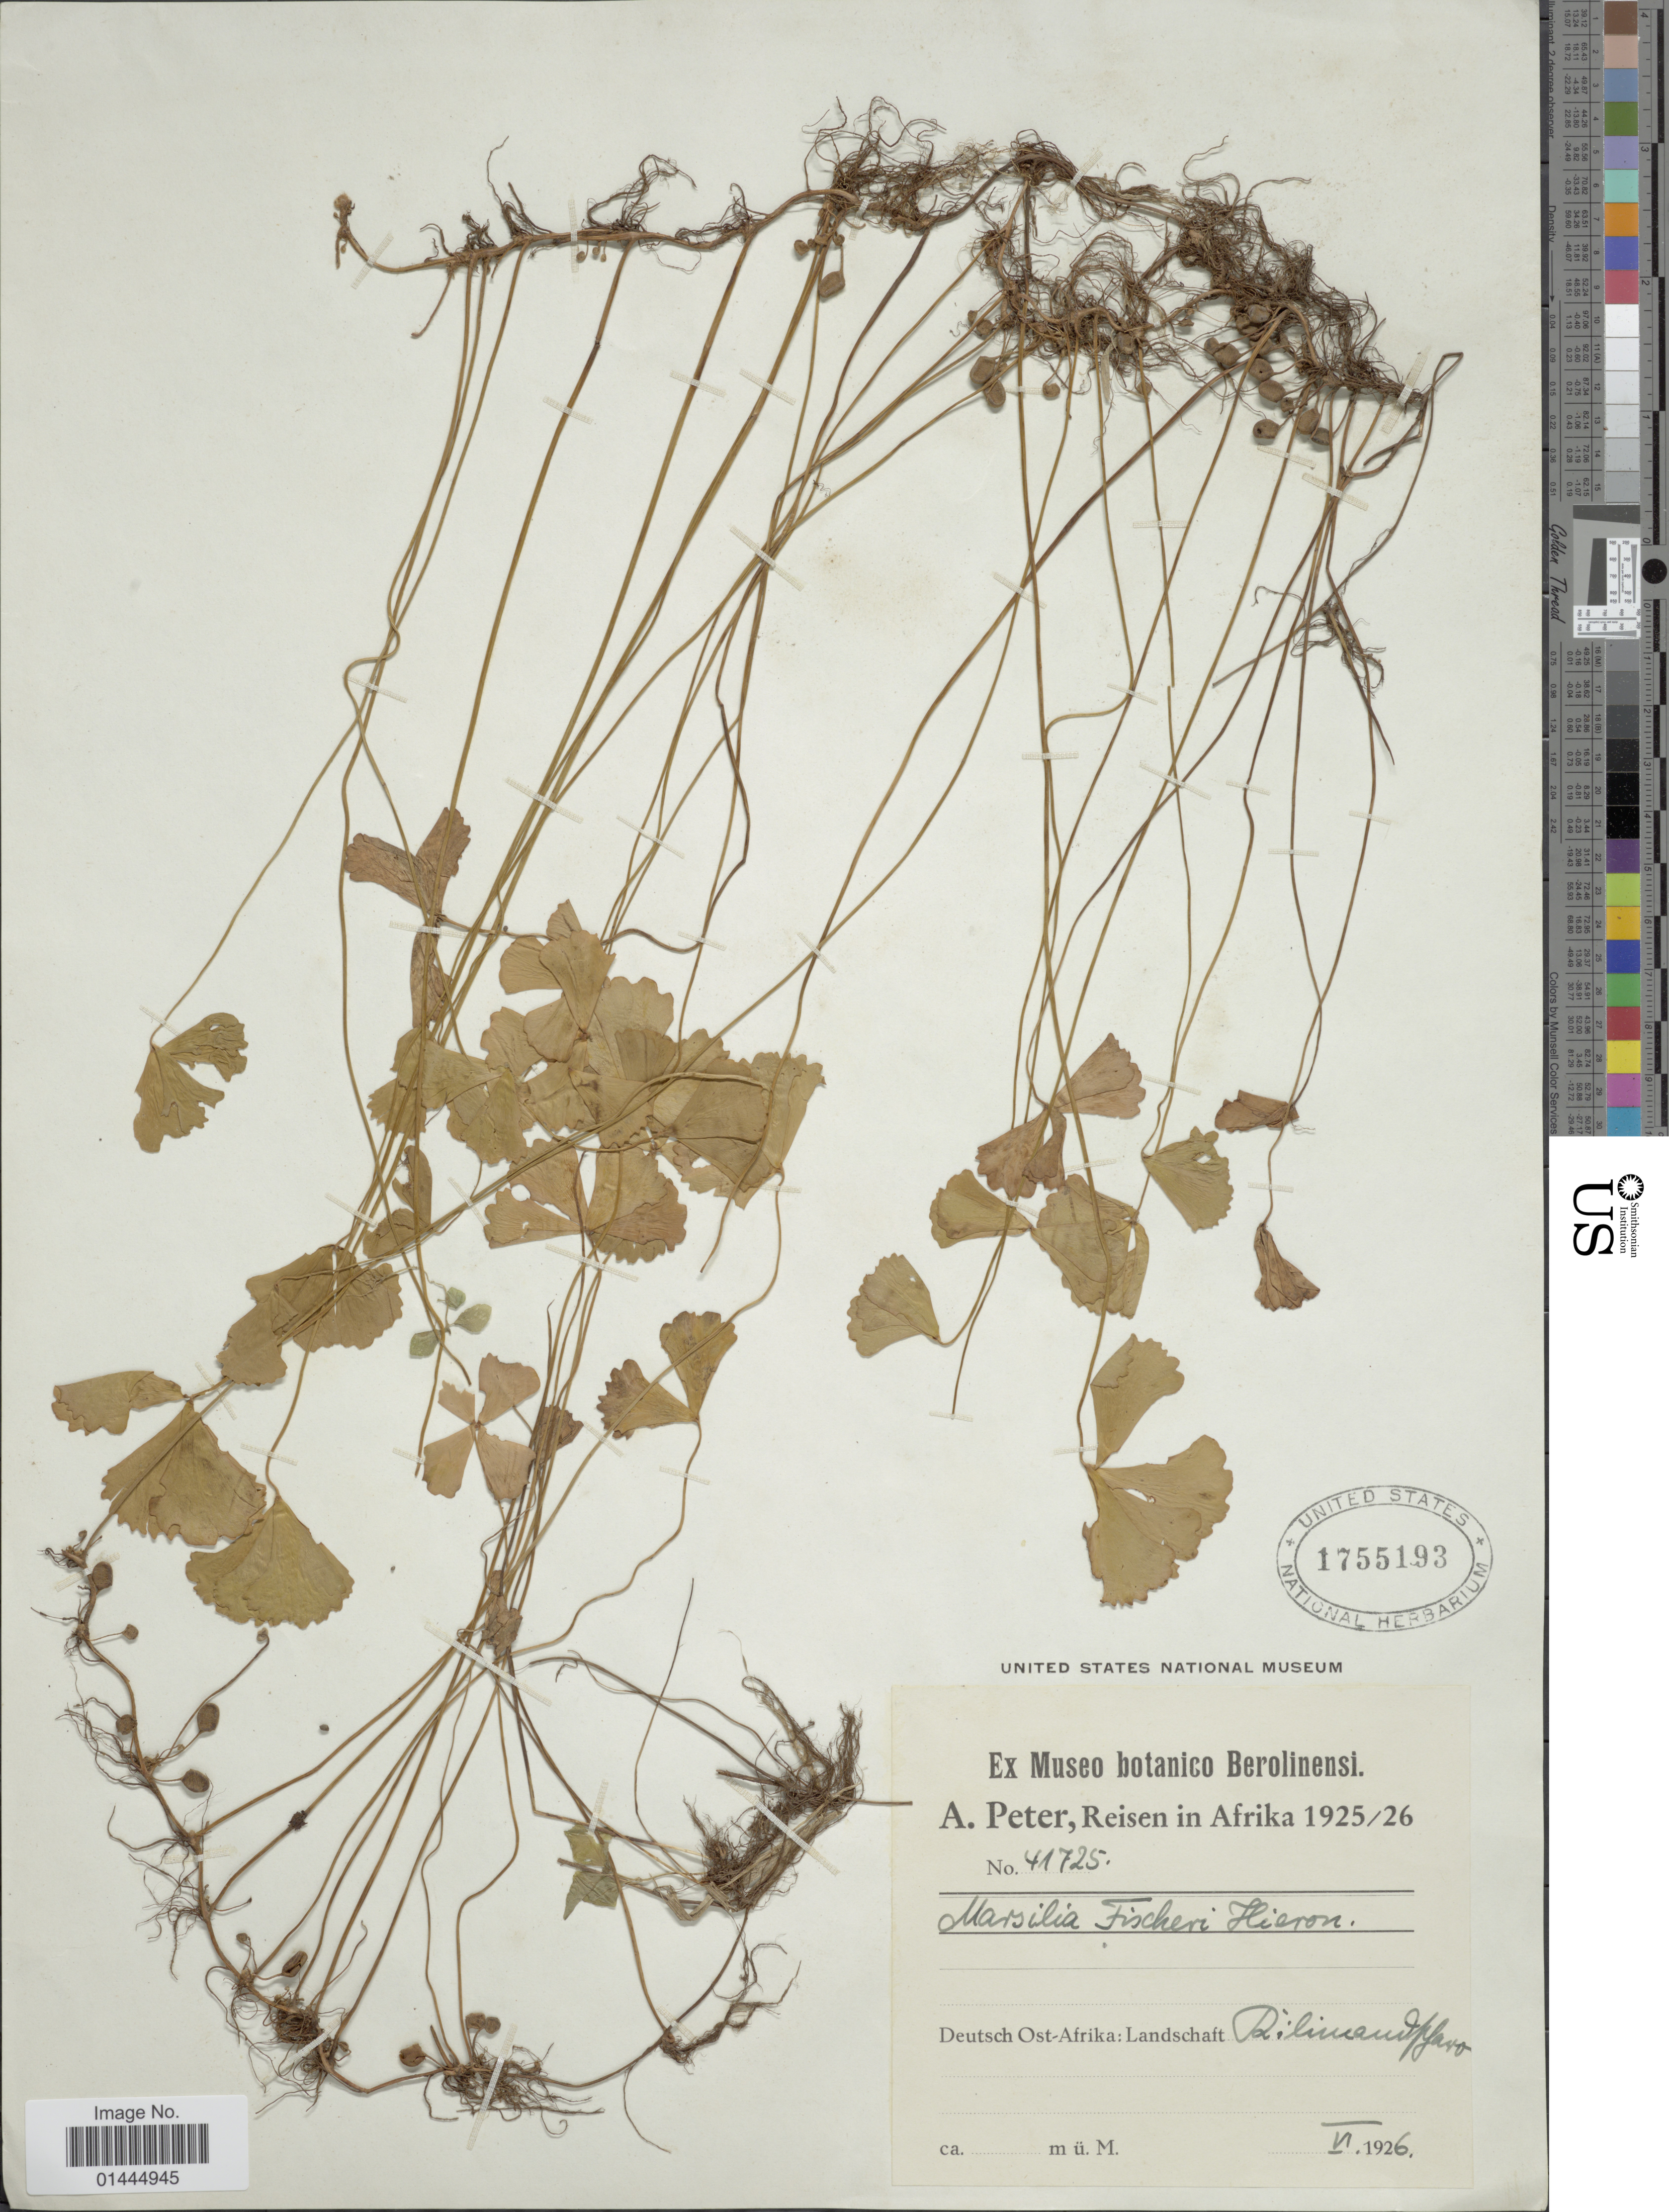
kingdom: Plantae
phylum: Tracheophyta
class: Polypodiopsida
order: Salviniales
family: Marsileaceae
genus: Marsilea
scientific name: Marsilea fischeri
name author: Hieron.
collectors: A. Peter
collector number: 41725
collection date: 1926-06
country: Tanzania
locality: Deutsch Ost-Afrika: Landchaft Kilimandjaro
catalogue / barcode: US 1755193